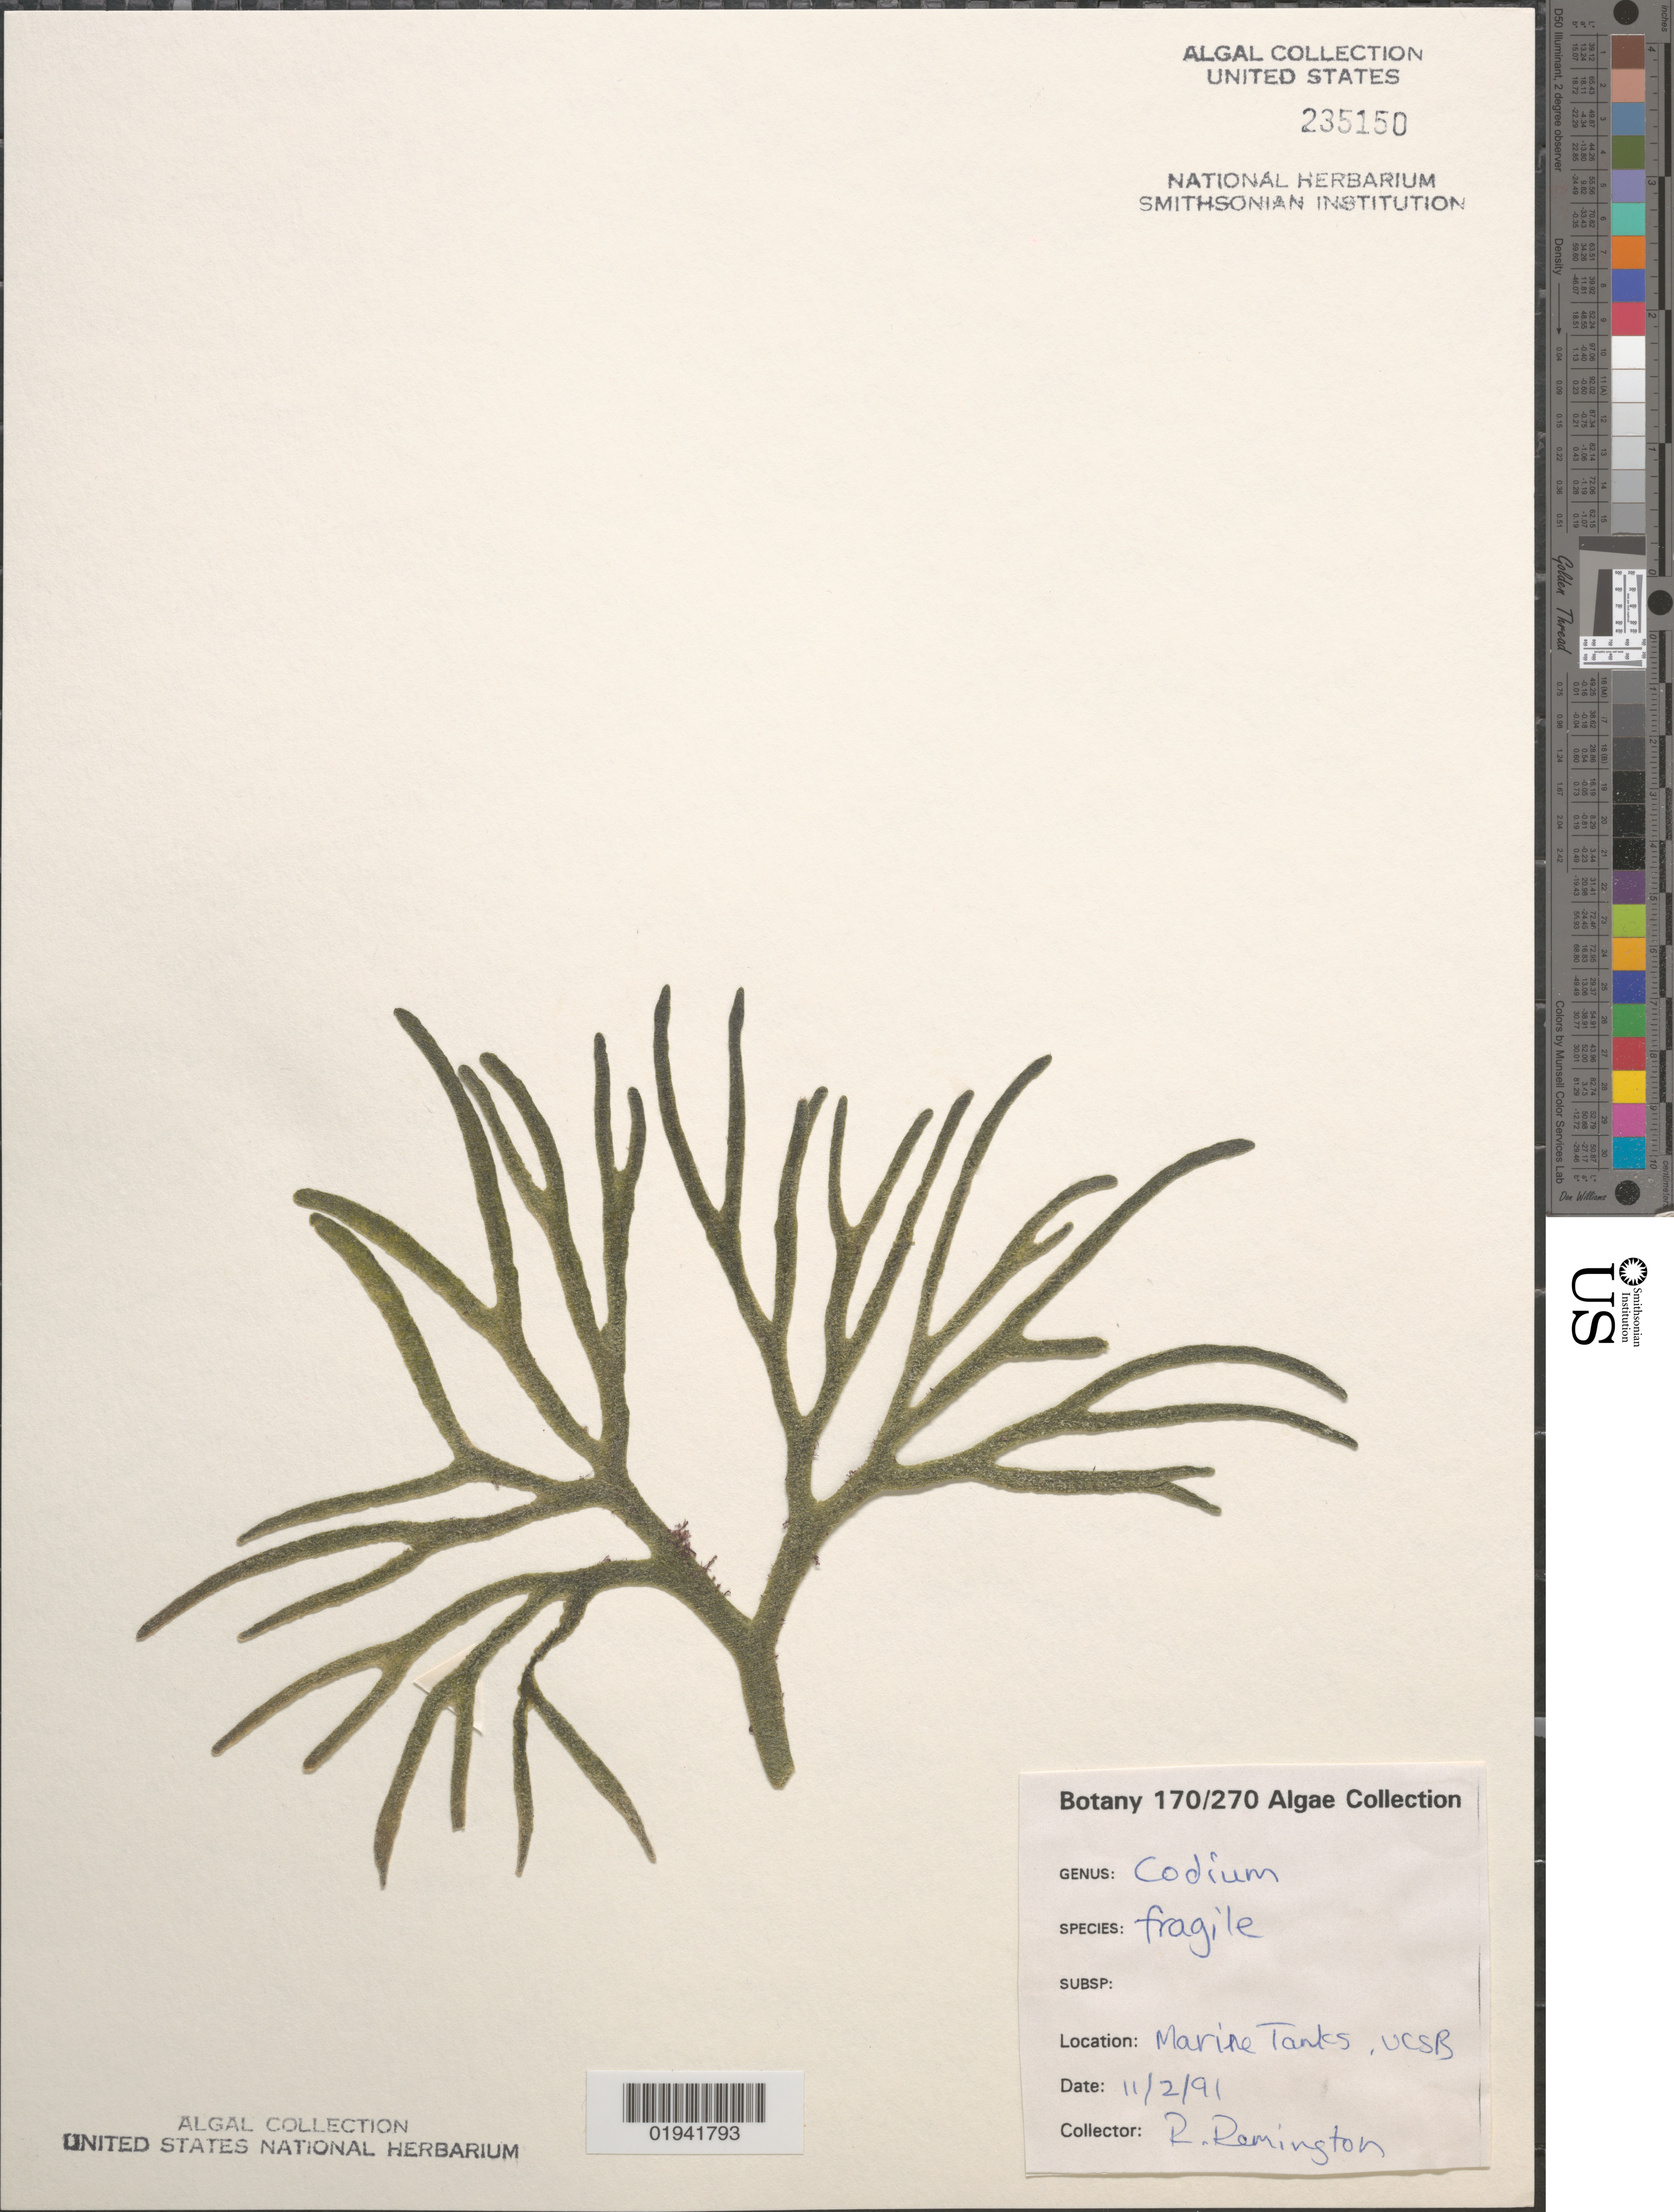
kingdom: Plantae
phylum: Chlorophyta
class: Ulvophyceae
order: Bryopsidales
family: Codiaceae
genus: Codium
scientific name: Codium fragile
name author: (Suringar) P. Hariot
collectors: R. Remington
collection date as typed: Transcribed d/m/y: 11/2/91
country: United States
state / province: California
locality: Marine Tanks, UCSB.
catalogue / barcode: US 235150